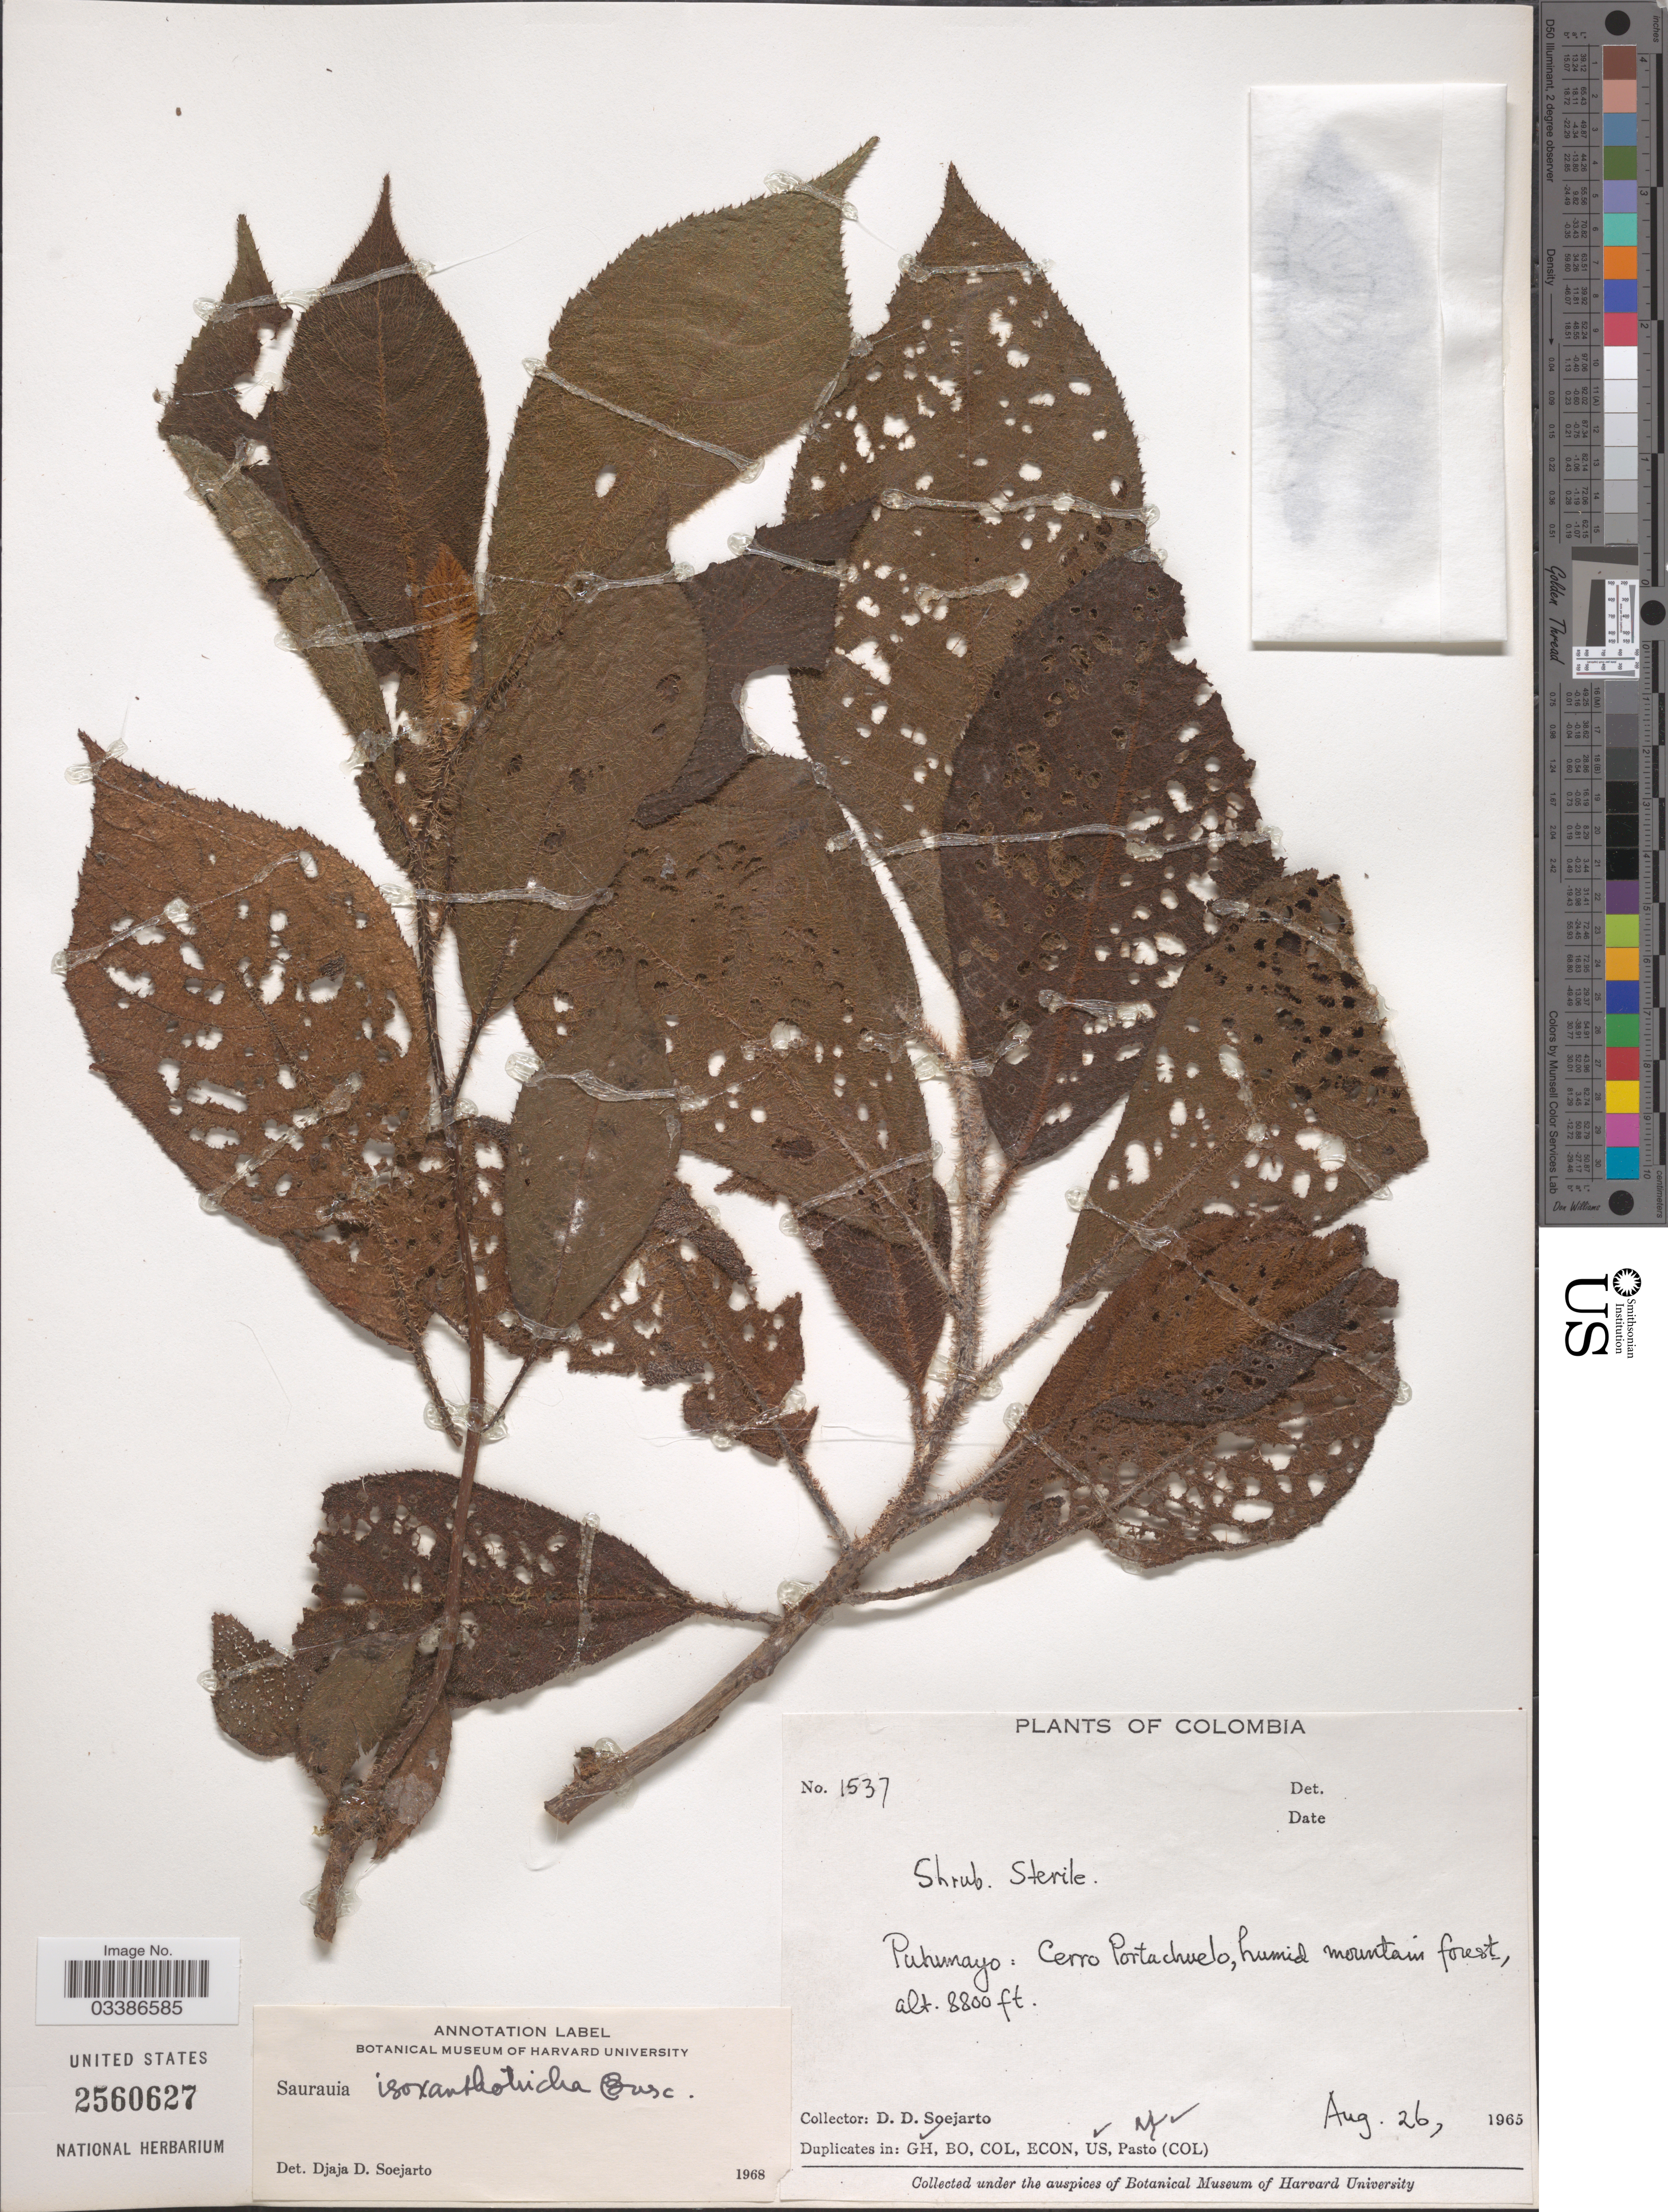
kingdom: Plantae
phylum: Tracheophyta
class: Magnoliopsida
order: Ericales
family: Actinidiaceae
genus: Saurauia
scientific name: Saurauia isoxanthotricha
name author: Buscal.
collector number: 1537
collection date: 1965-08-26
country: Colombia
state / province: Putumayo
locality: Cerro Portachuelo.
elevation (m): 2682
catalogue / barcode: US 2560627